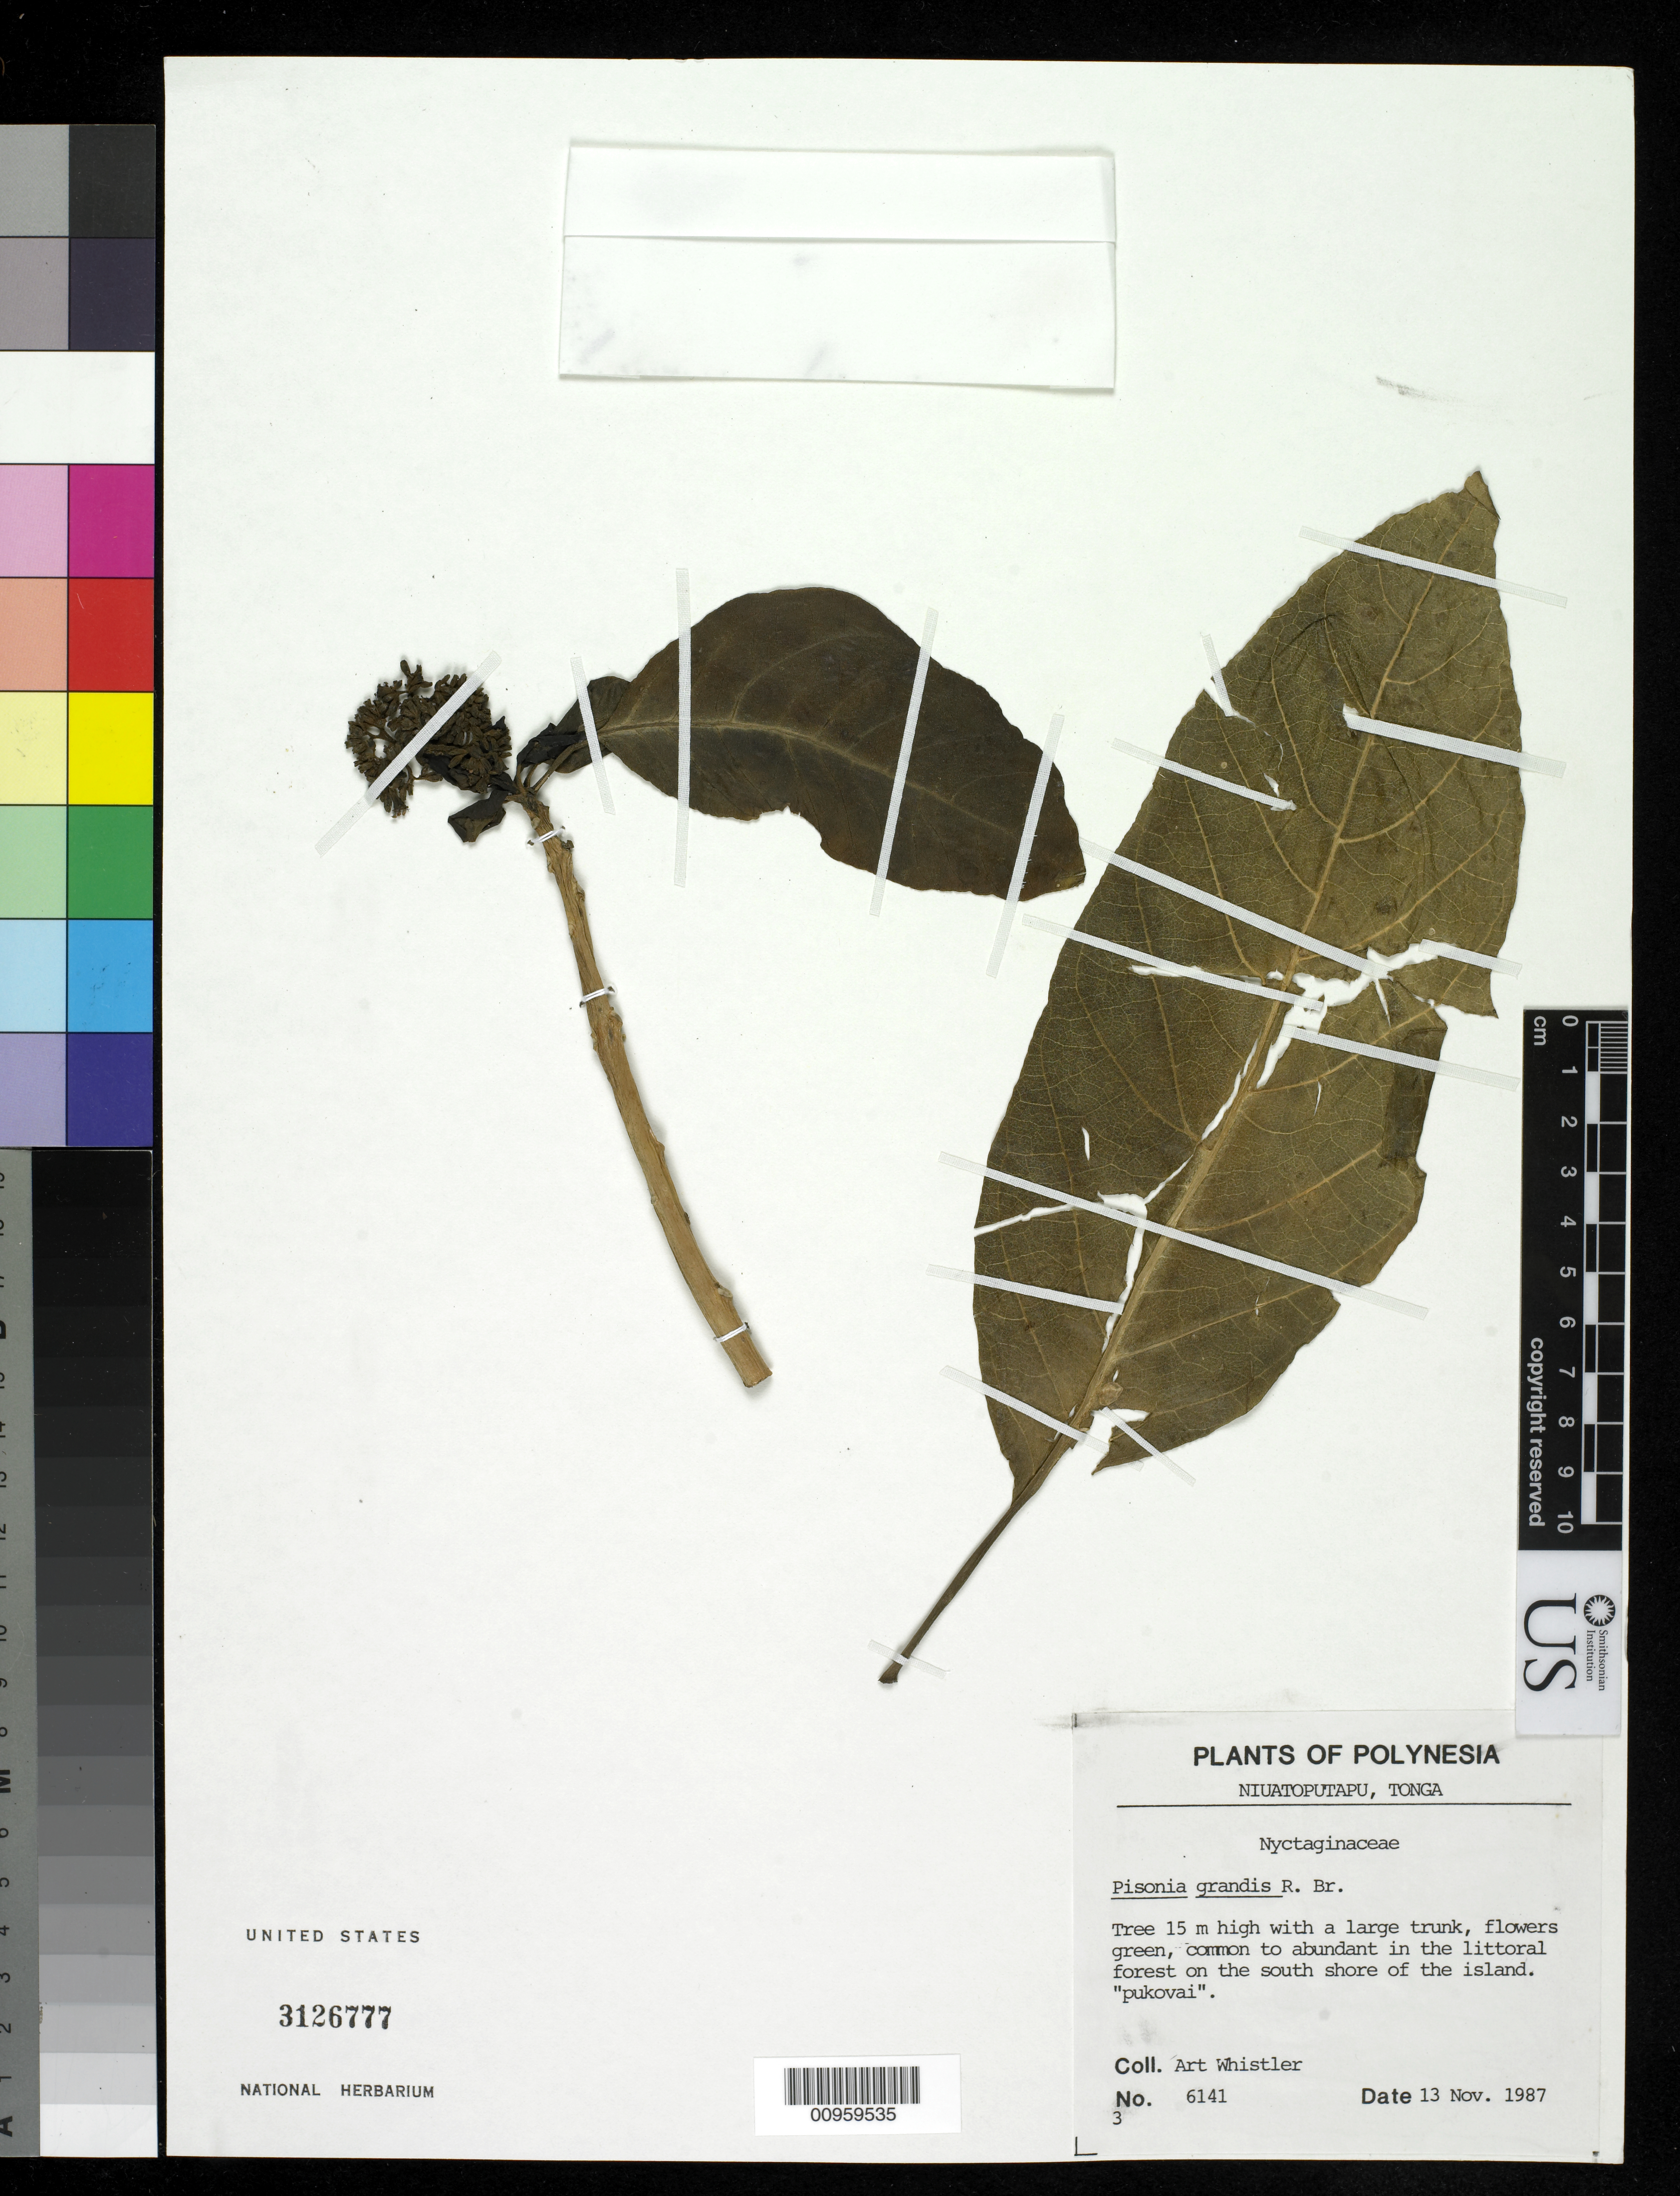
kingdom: Plantae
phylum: Tracheophyta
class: Magnoliopsida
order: Caryophyllales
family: Nyctaginaceae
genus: Pisonia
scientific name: Pisonia grandis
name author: R. Br.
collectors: A. Whistler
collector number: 6141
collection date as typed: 13 Nov 1987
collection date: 1987-11-13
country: Tonga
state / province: Tonga Outliers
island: Niuatoputapu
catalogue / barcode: US 3126677